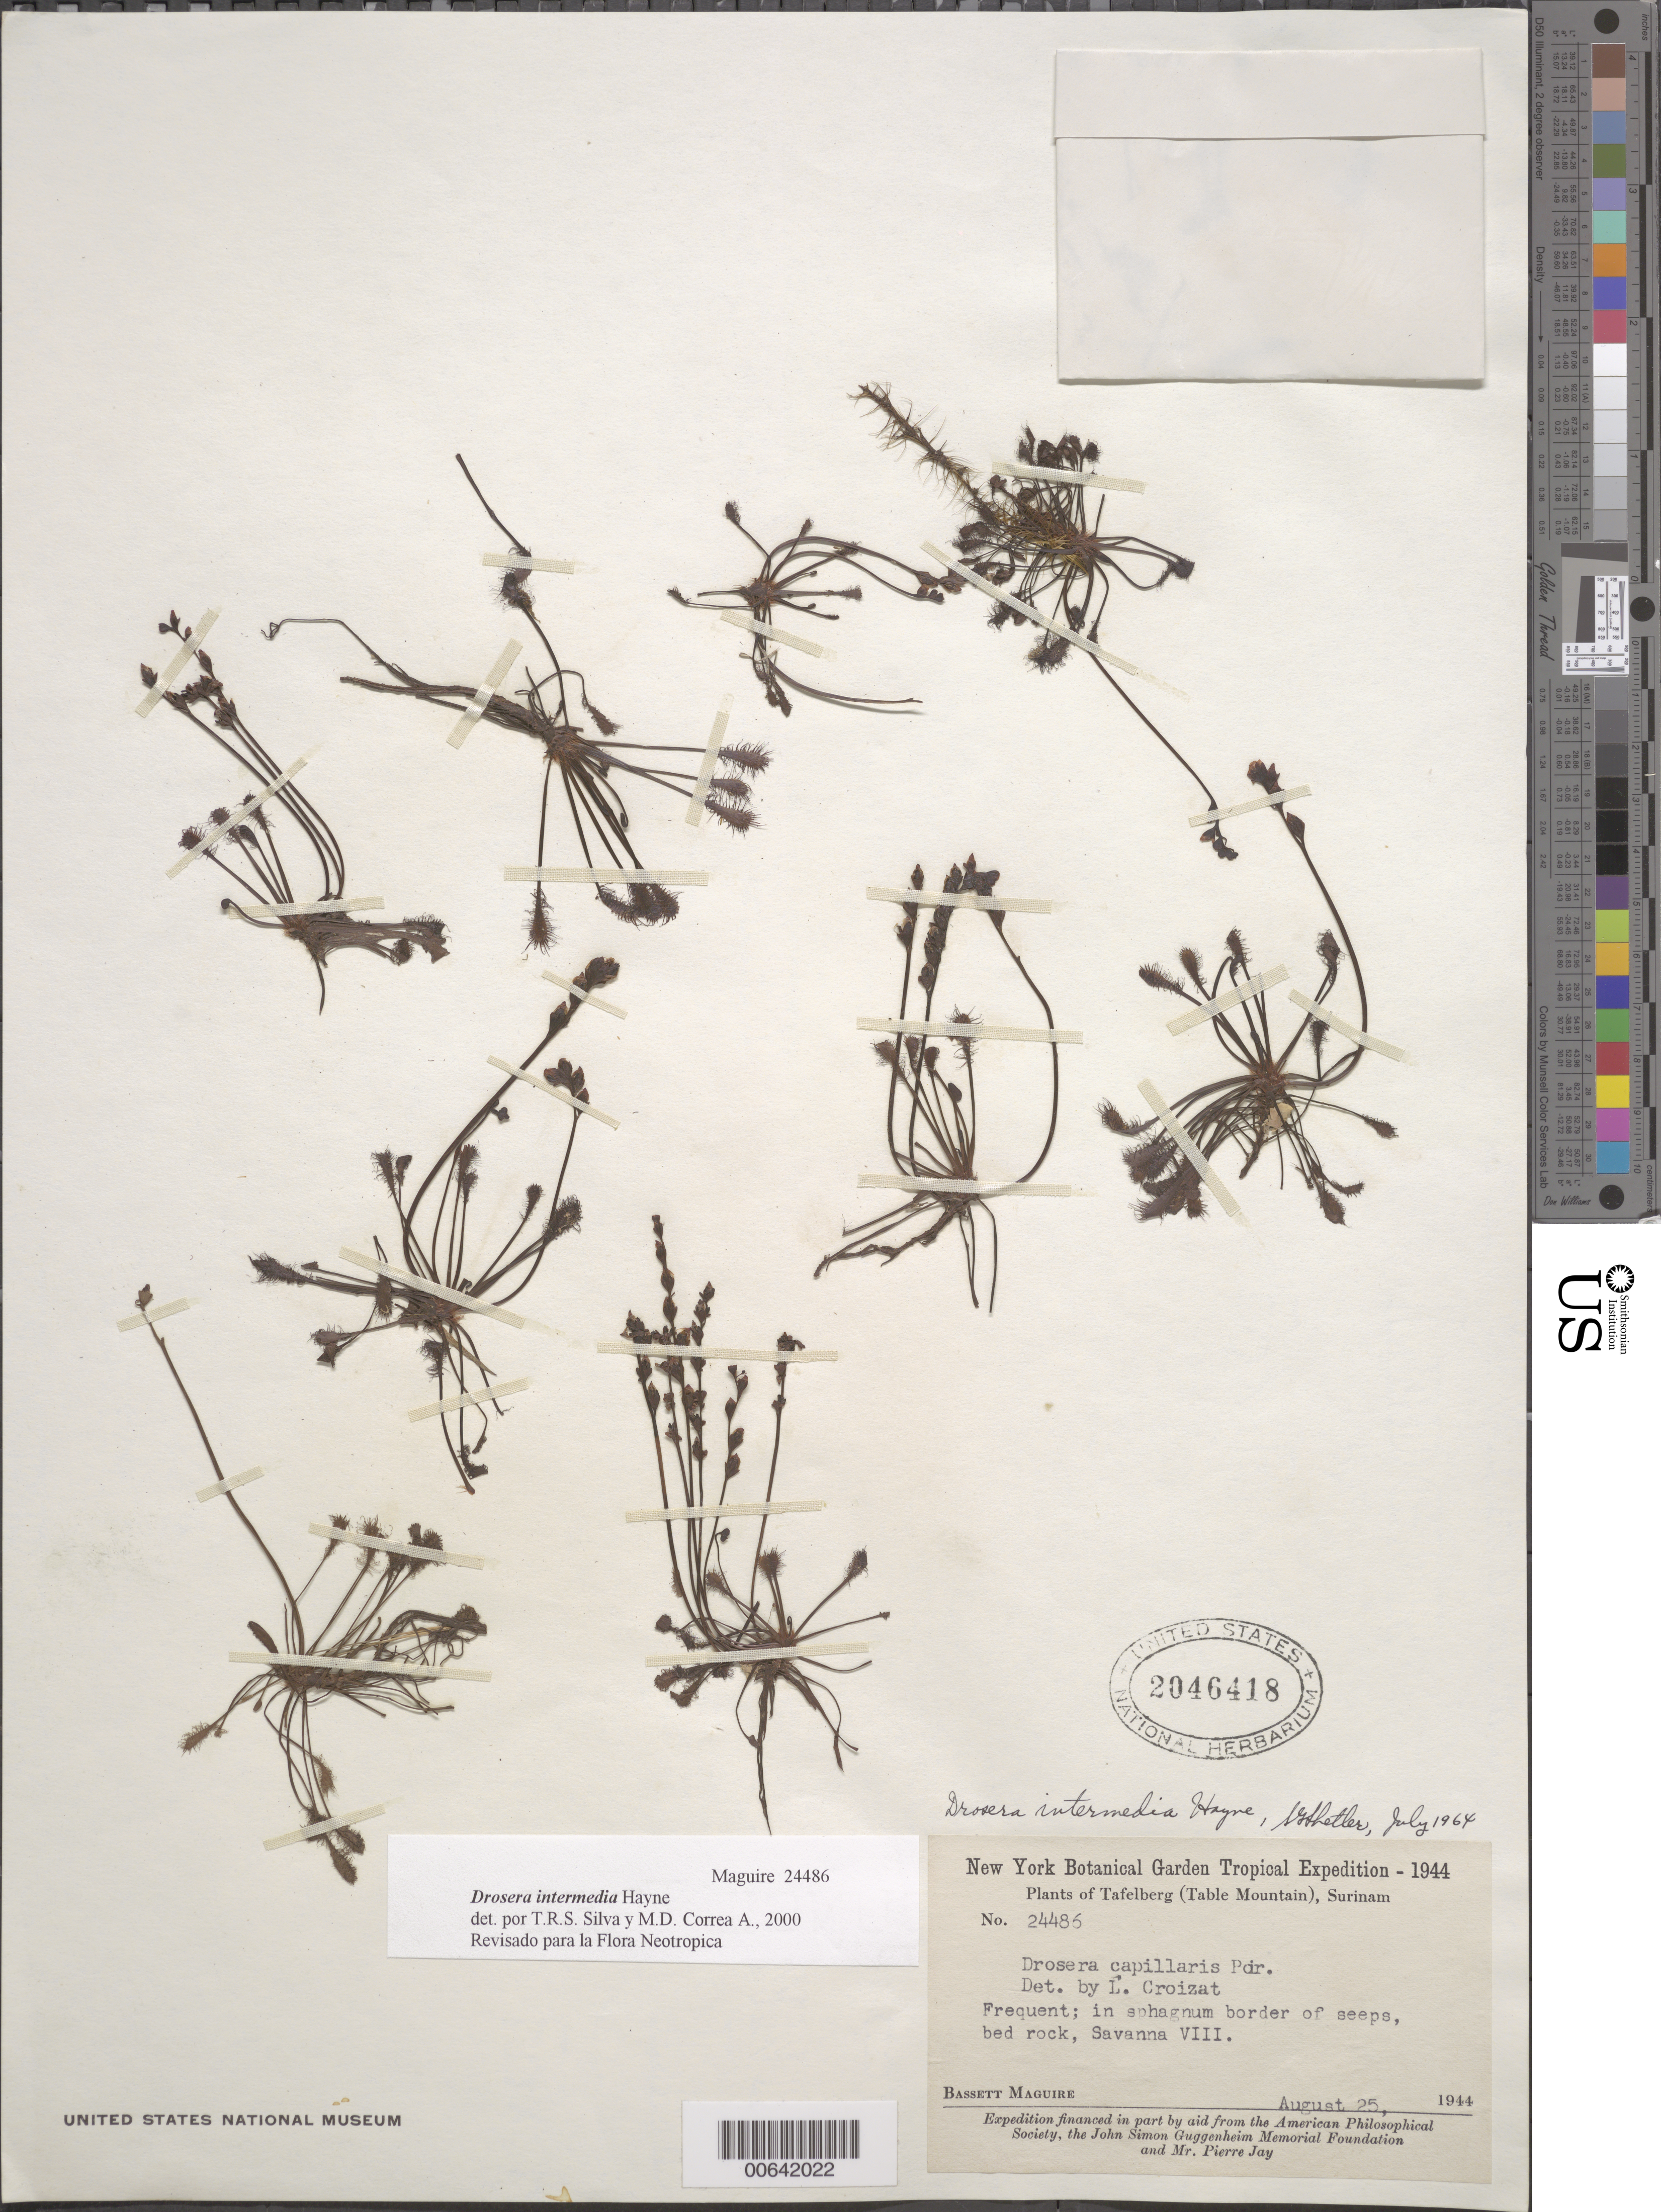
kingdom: Plantae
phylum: Tracheophyta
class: Magnoliopsida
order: Caryophyllales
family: Droseraceae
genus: Drosera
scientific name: Drosera intermedia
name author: Hayne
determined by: Shetler, Stanwyn G., (US), NMNH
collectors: B. Maguire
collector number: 24486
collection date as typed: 25 Aug 1944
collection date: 1944-08-25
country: Suriname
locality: Tafelberg (Table Mountain). Savanna VIII.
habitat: In sphagnum border of seeps, bed rock.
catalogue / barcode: US 2046418